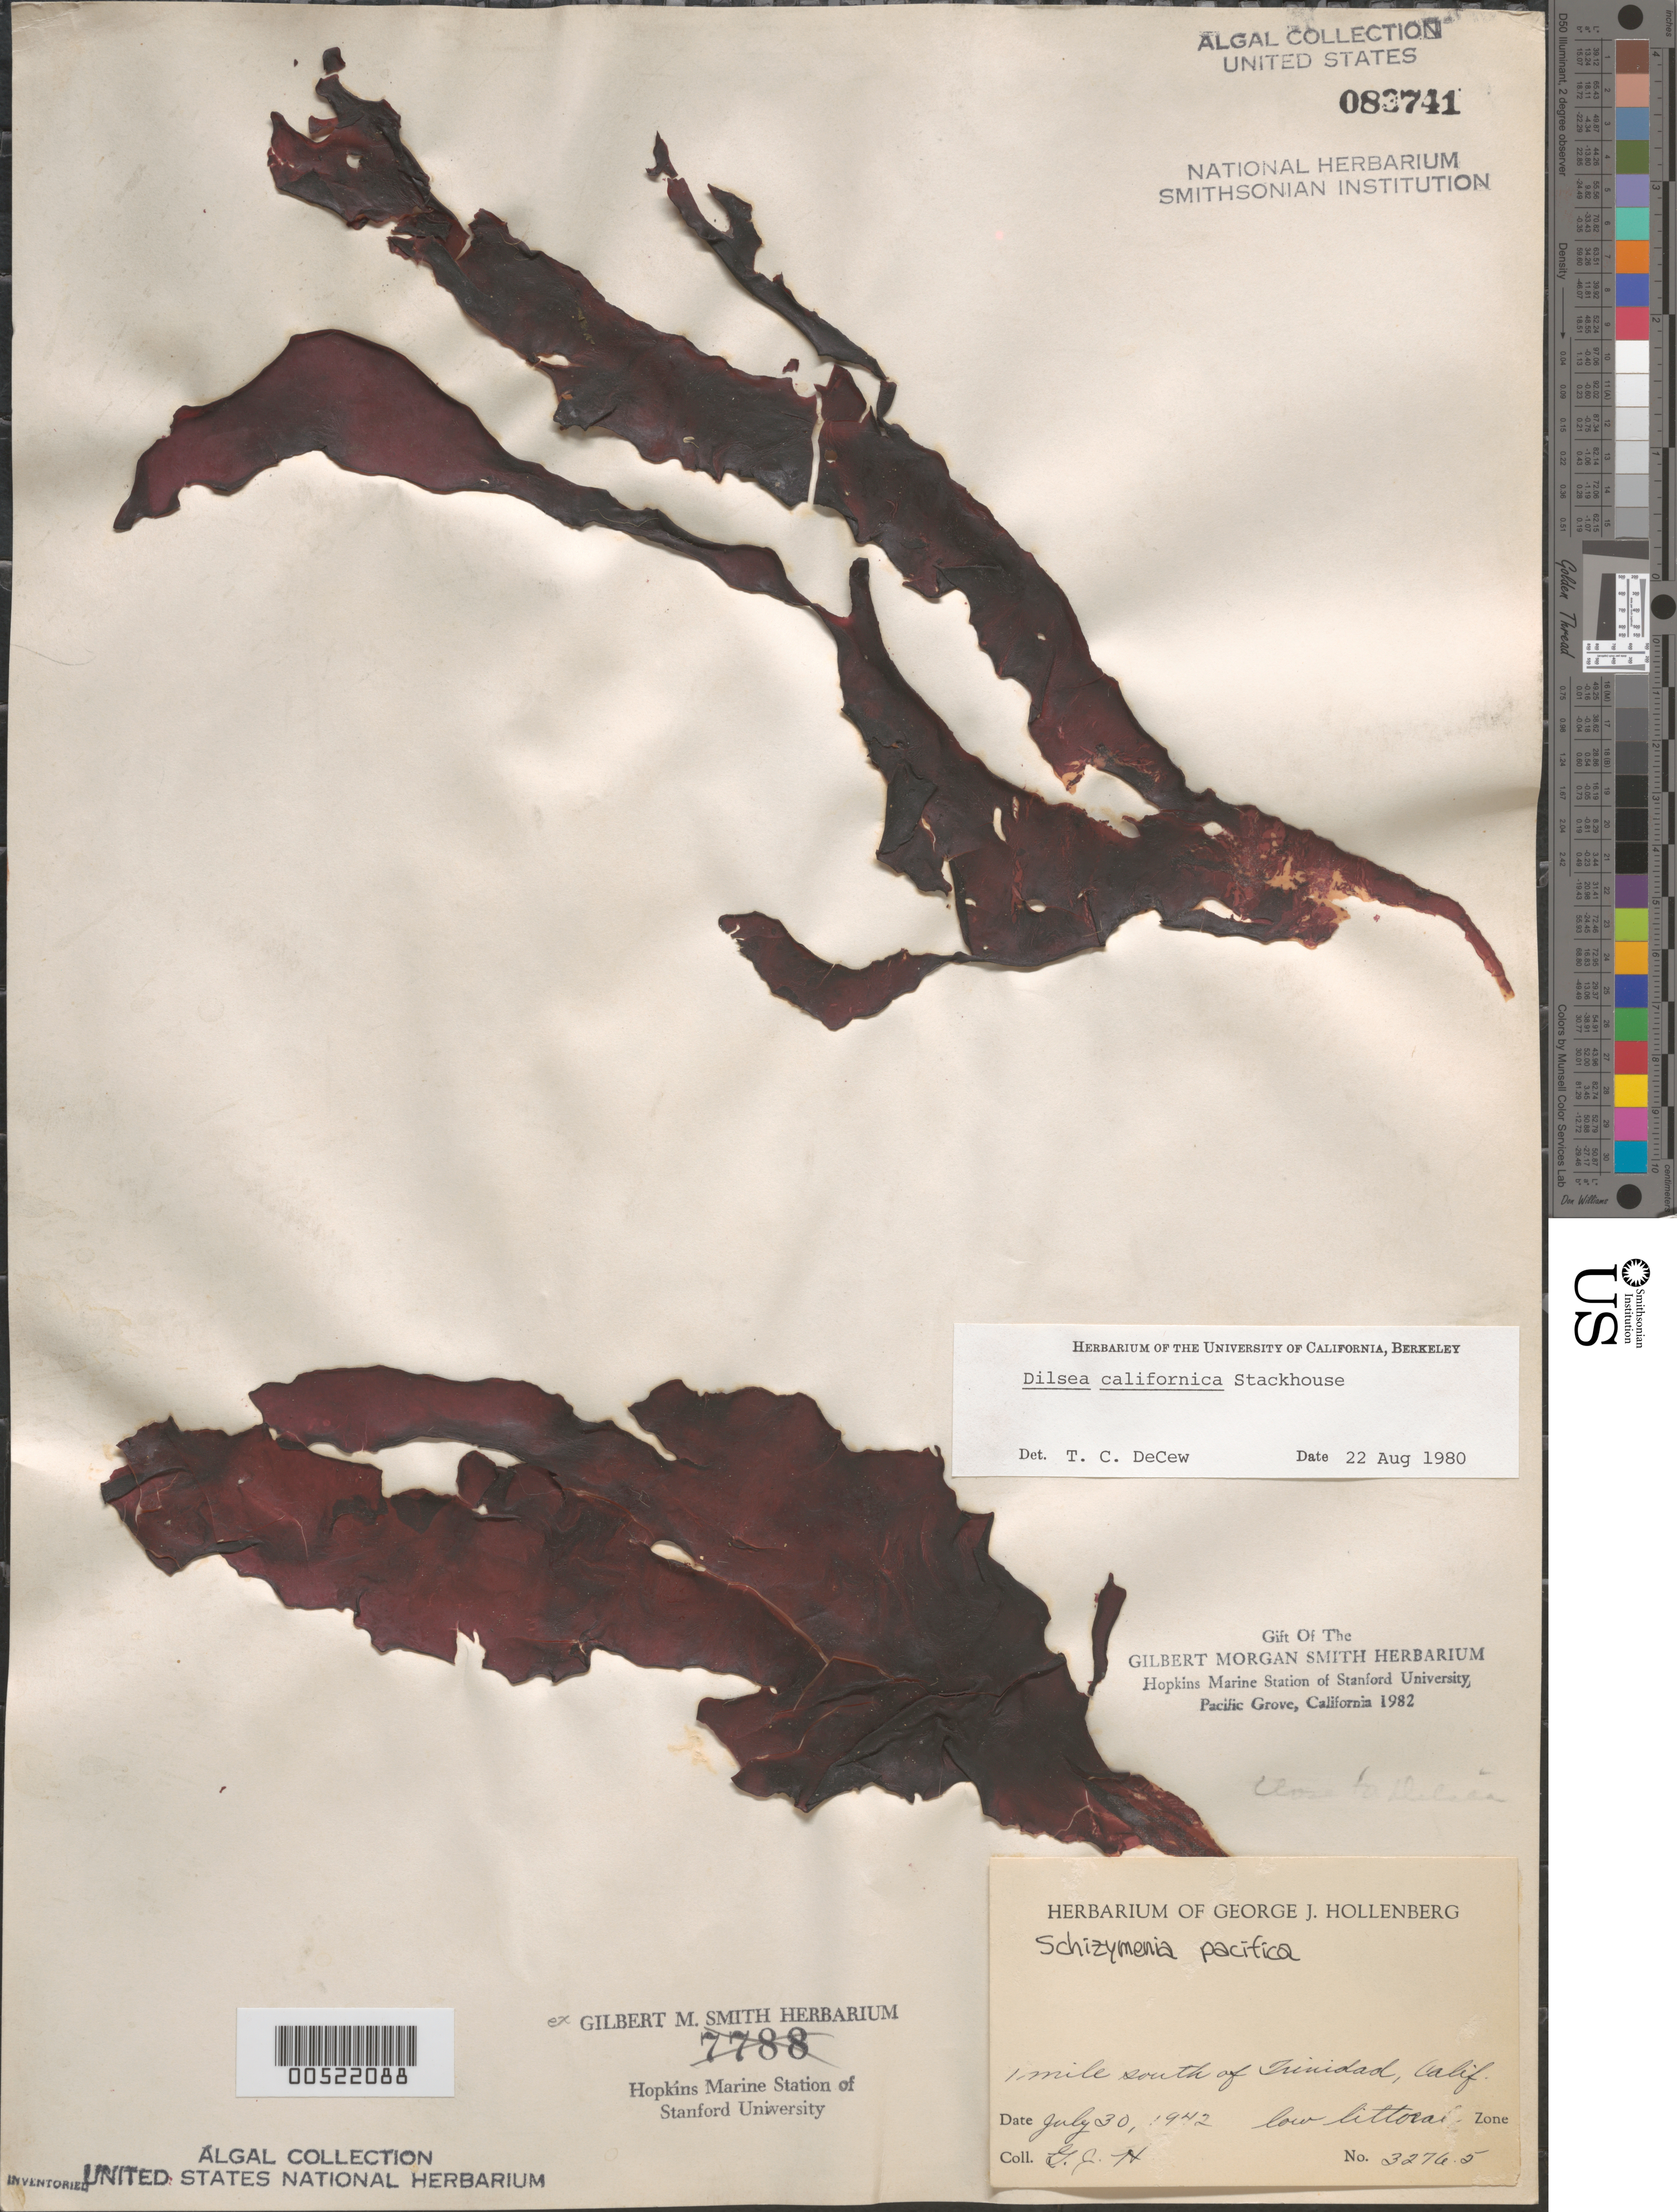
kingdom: Plantae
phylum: Rhodophyta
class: Florideophyceae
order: Gigartinales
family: Dumontiaceae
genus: Dilsea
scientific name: Dilsea californica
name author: (J. Agardh) Kuntze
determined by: Decew, T. C.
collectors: G. Hollenberg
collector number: GJH 3276.5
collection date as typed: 30 Jul 1942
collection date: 1942-07-30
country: United States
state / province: California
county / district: Humboldt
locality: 1 mile south of Trinidad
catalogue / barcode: US 83741